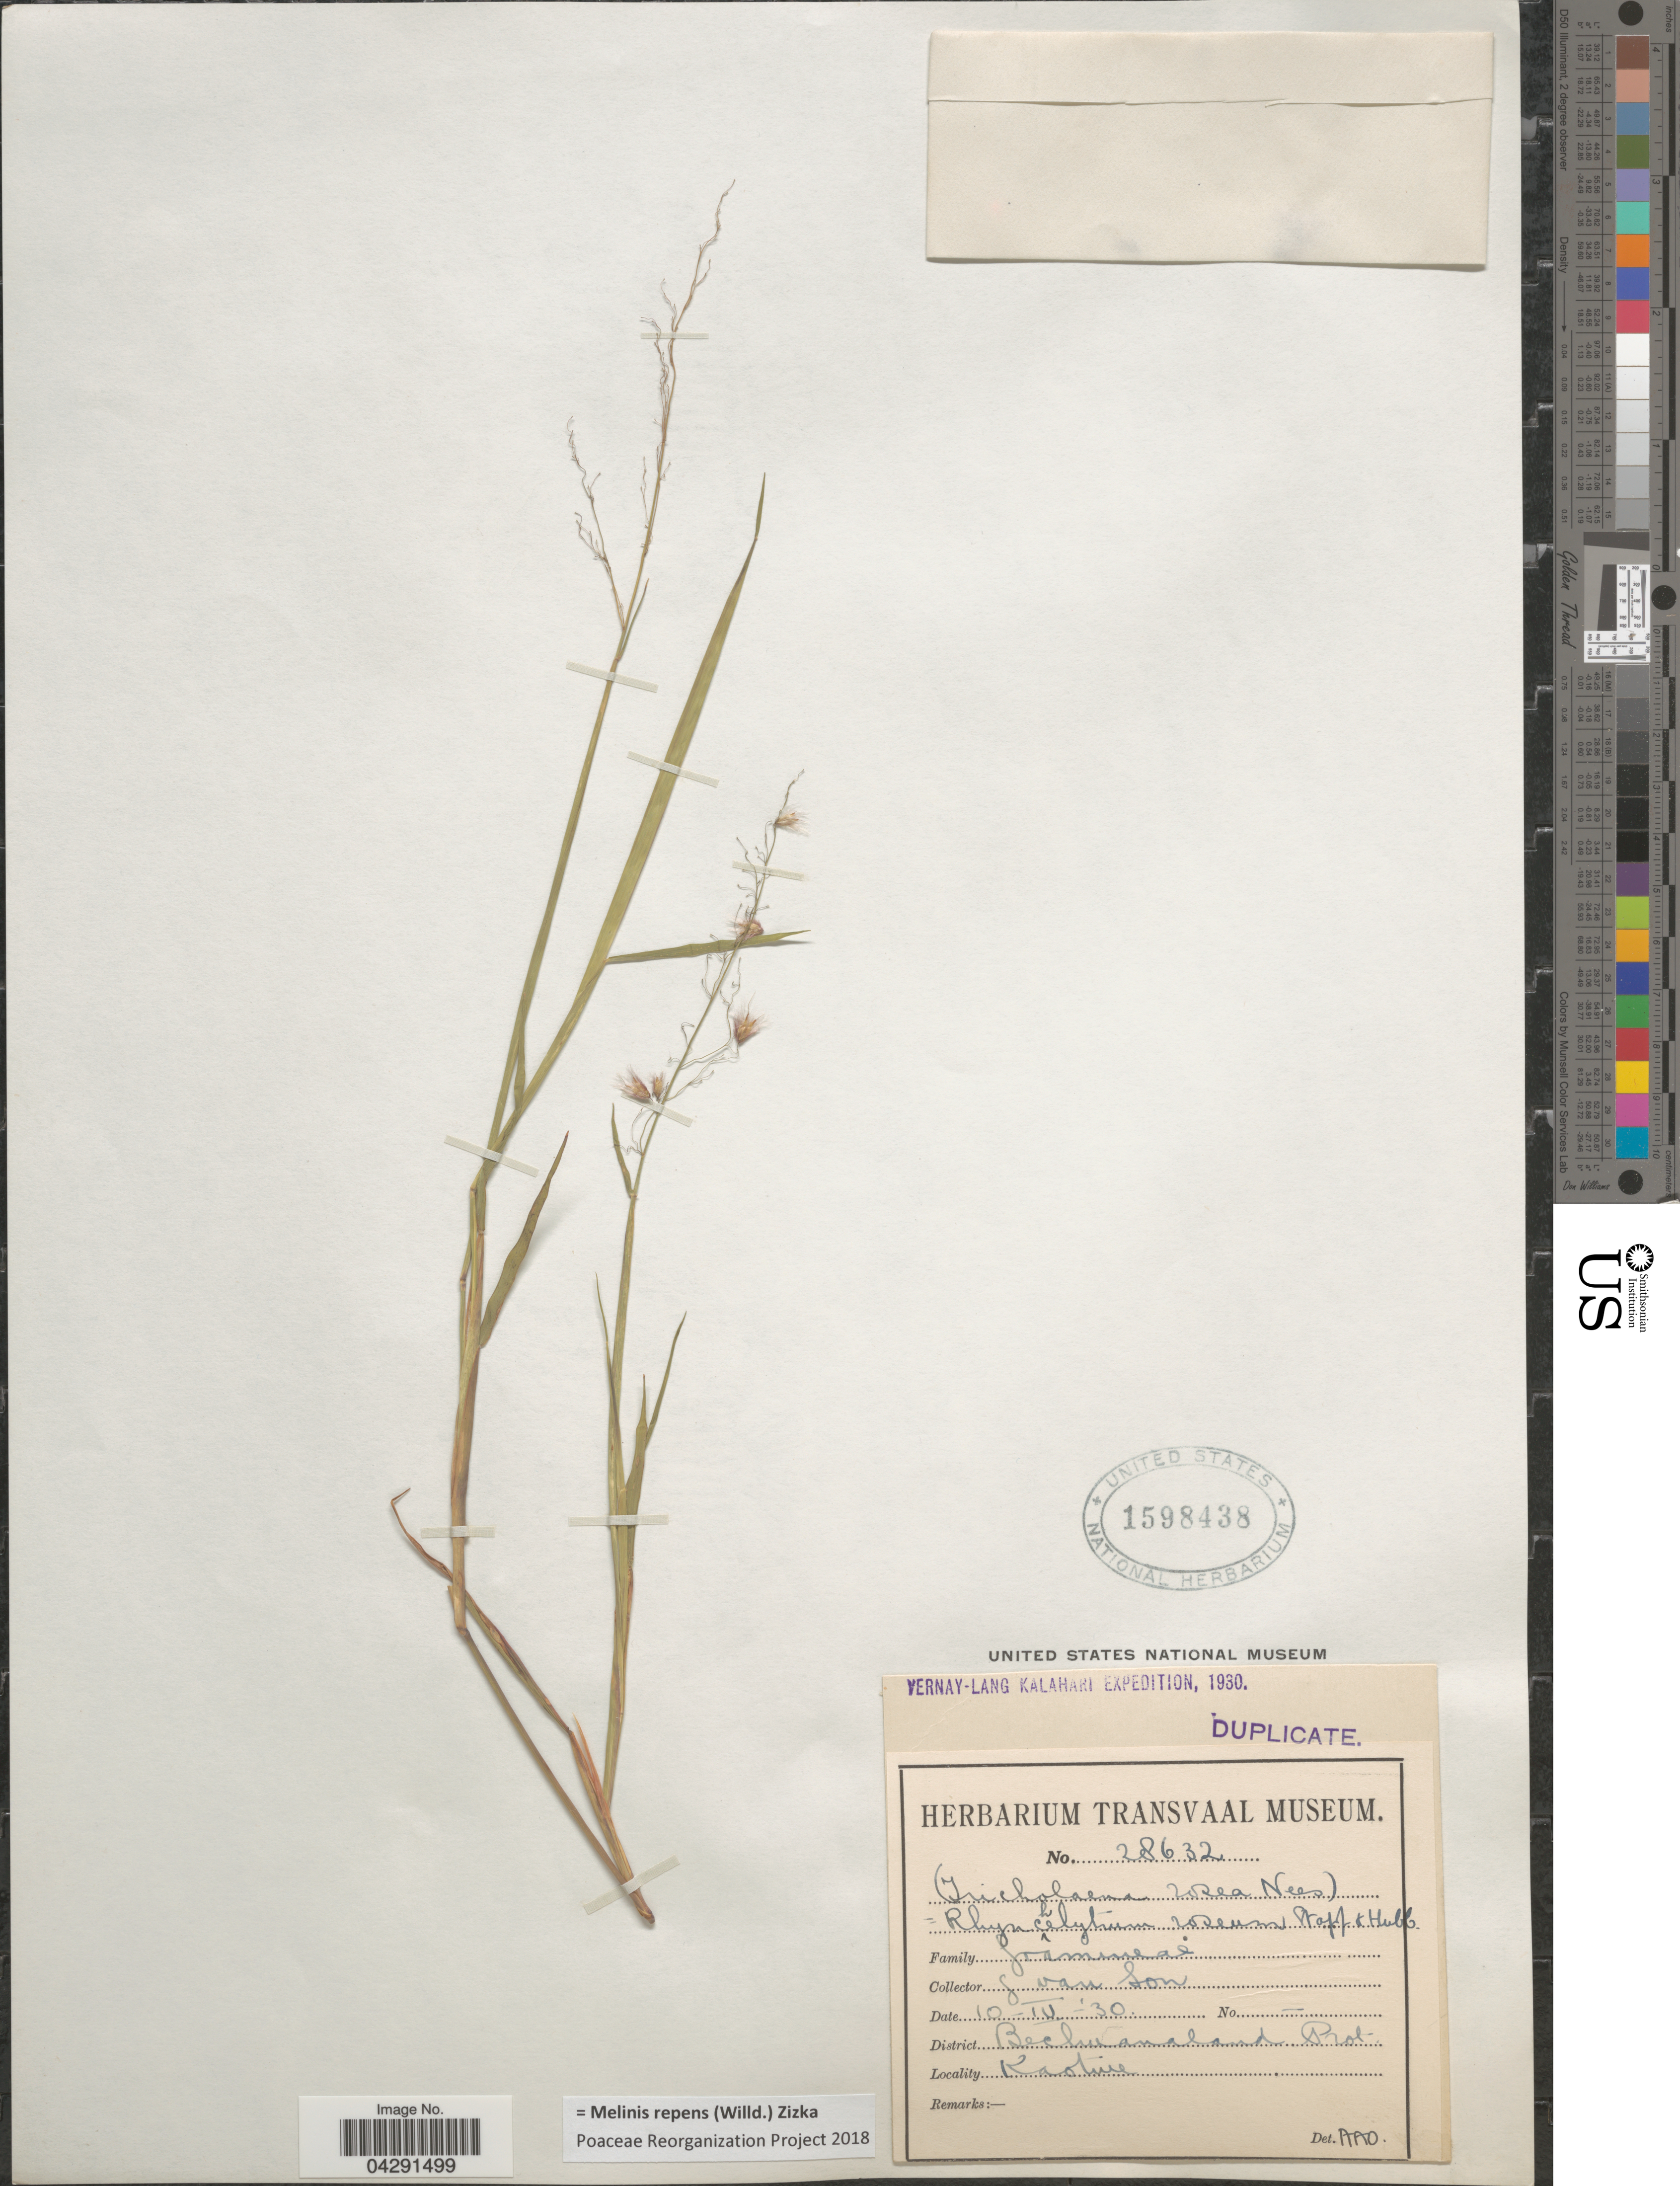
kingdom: Plantae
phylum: Tracheophyta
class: Liliopsida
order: Poales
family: Poaceae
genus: Melinis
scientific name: Melinis repens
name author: (Willd.) Zizka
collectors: G. van Son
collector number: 28632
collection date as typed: Transcribed d/m/y: 10/4/30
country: Botswana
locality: Vernay-Lang Kalahari Expedition, 1930. Bechuanaland Prot. Kaotime. [interpreted]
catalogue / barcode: US 1598438